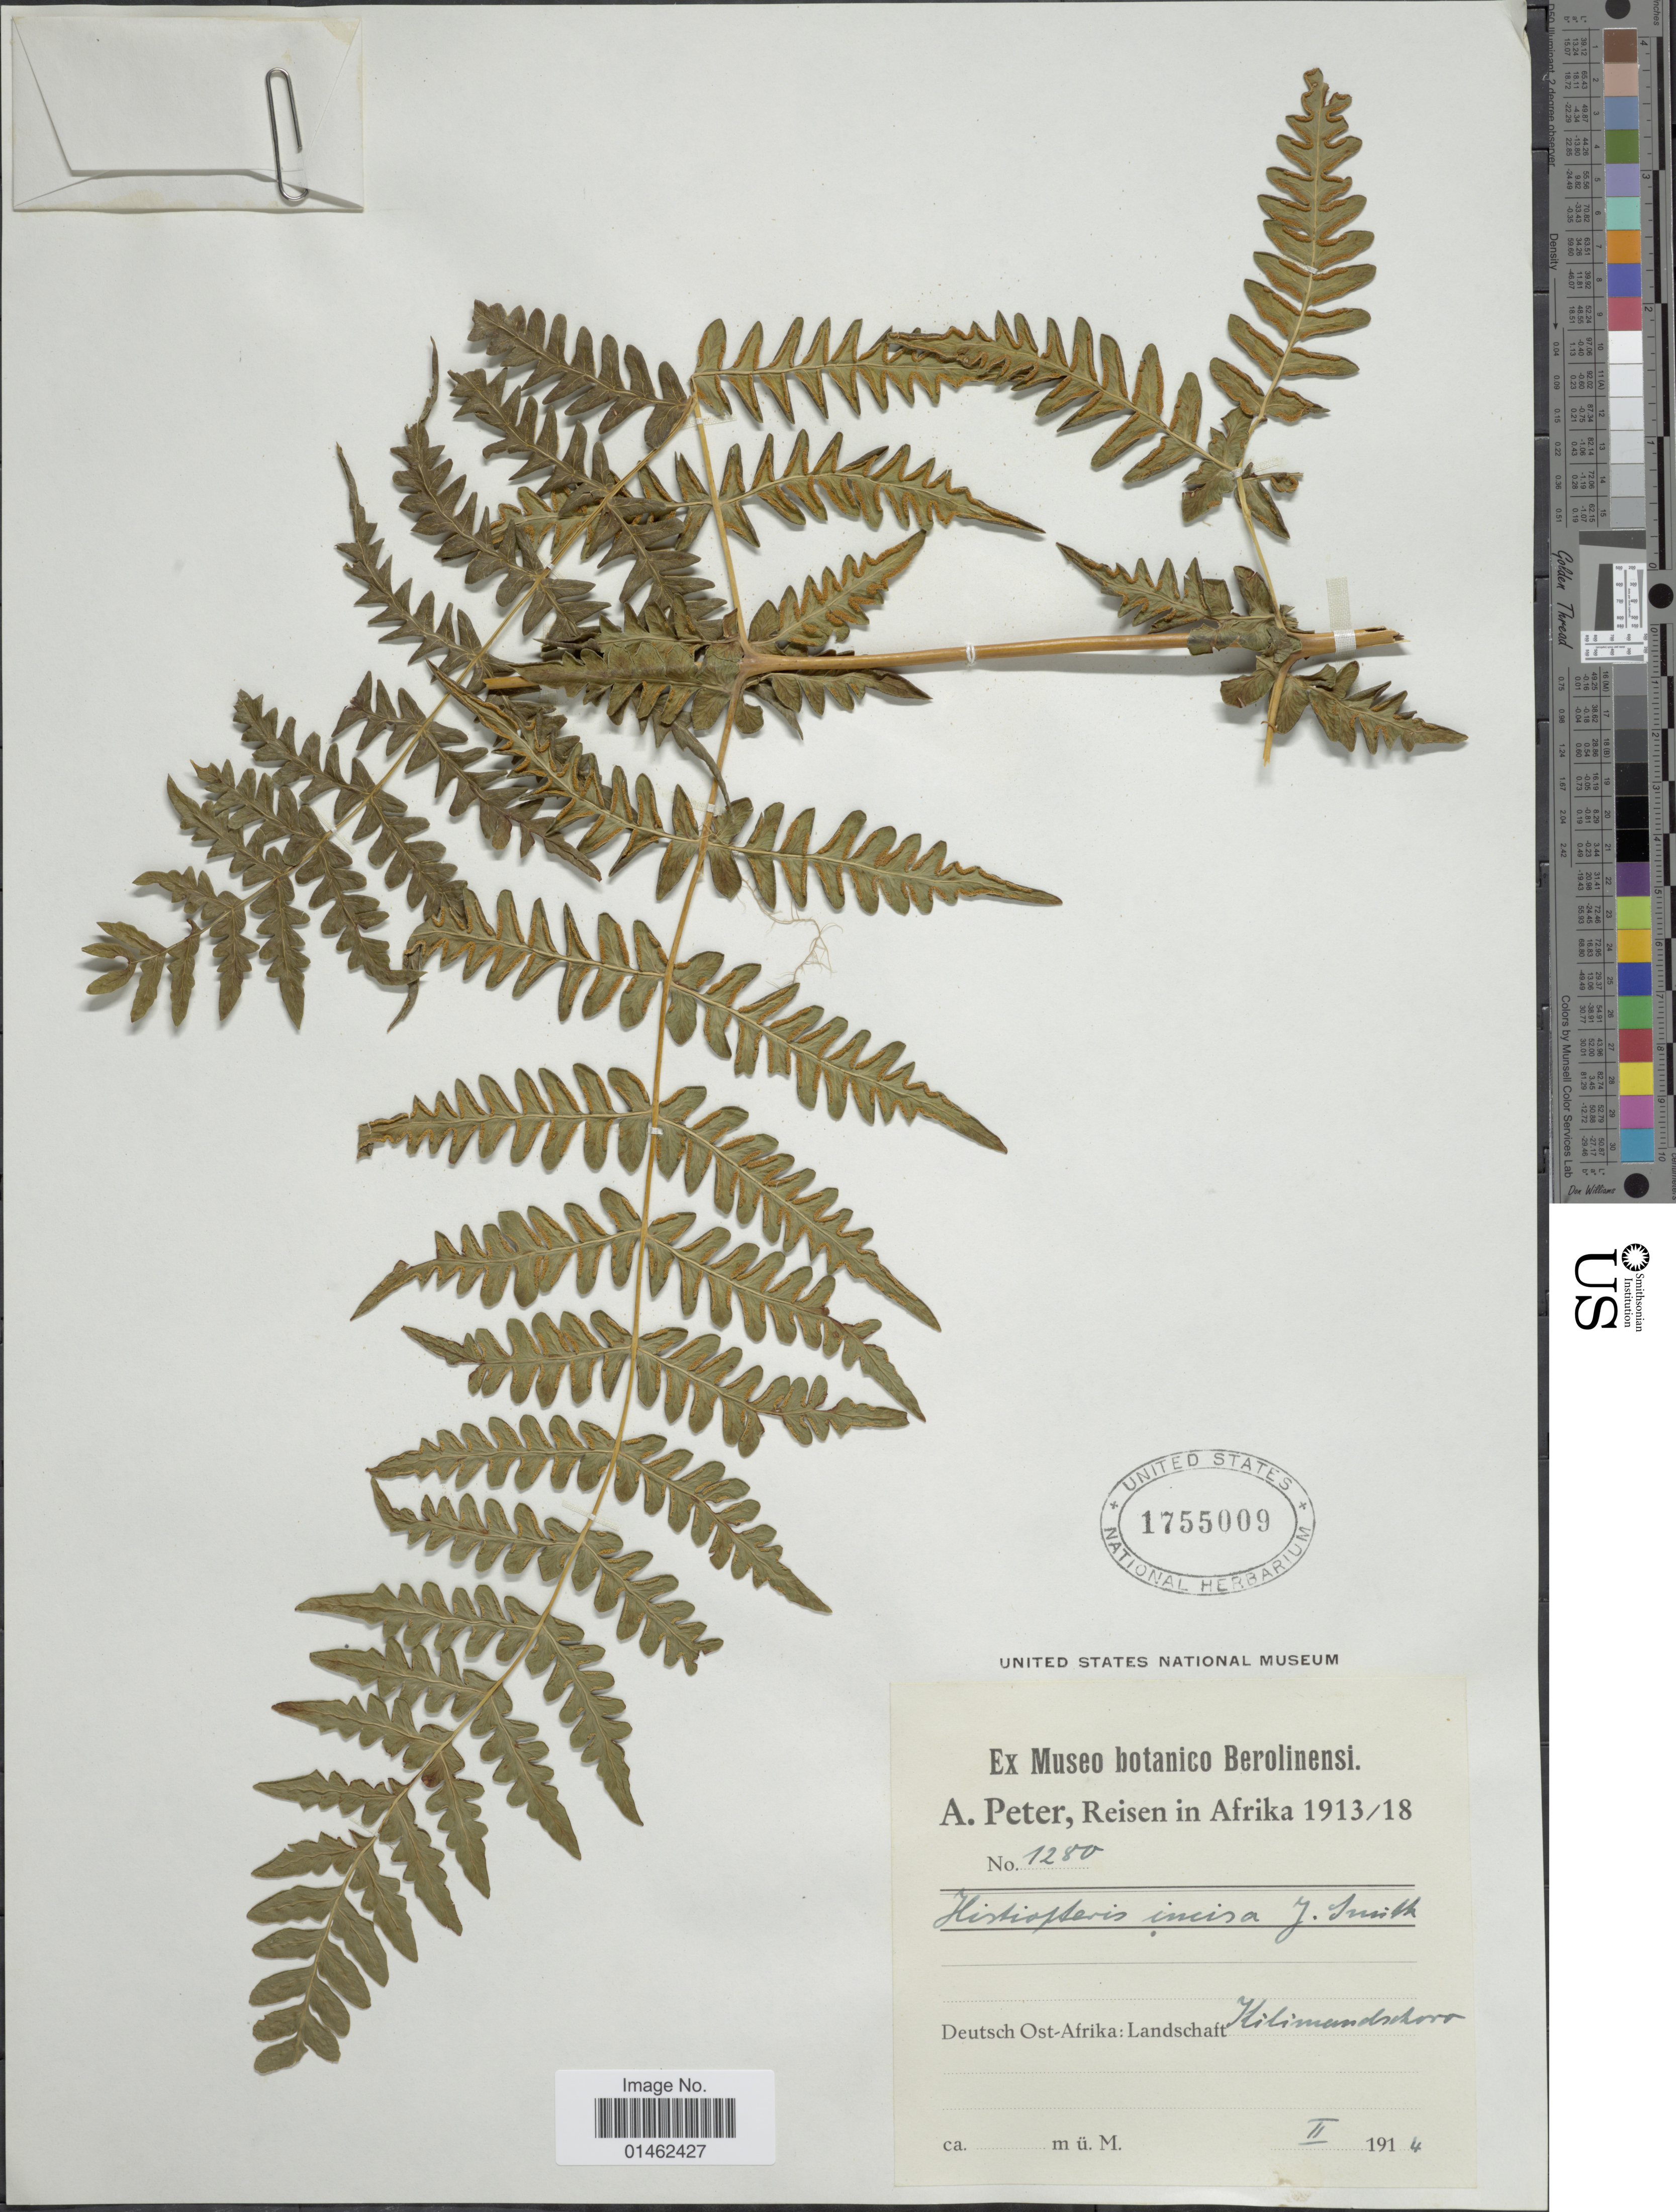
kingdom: Plantae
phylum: Tracheophyta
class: Polypodiopsida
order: Polypodiales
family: Dennstaedtiaceae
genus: Histiopteris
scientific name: Histiopteris incisa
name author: (Thunb.) J. Sm.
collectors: A. Peter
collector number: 1280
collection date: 1914-02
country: Tanzania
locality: Deutsch Ost-Afrika: Landschaft Kilimandscharo [German East Africa: Kilimanjaro]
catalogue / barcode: US 1755009